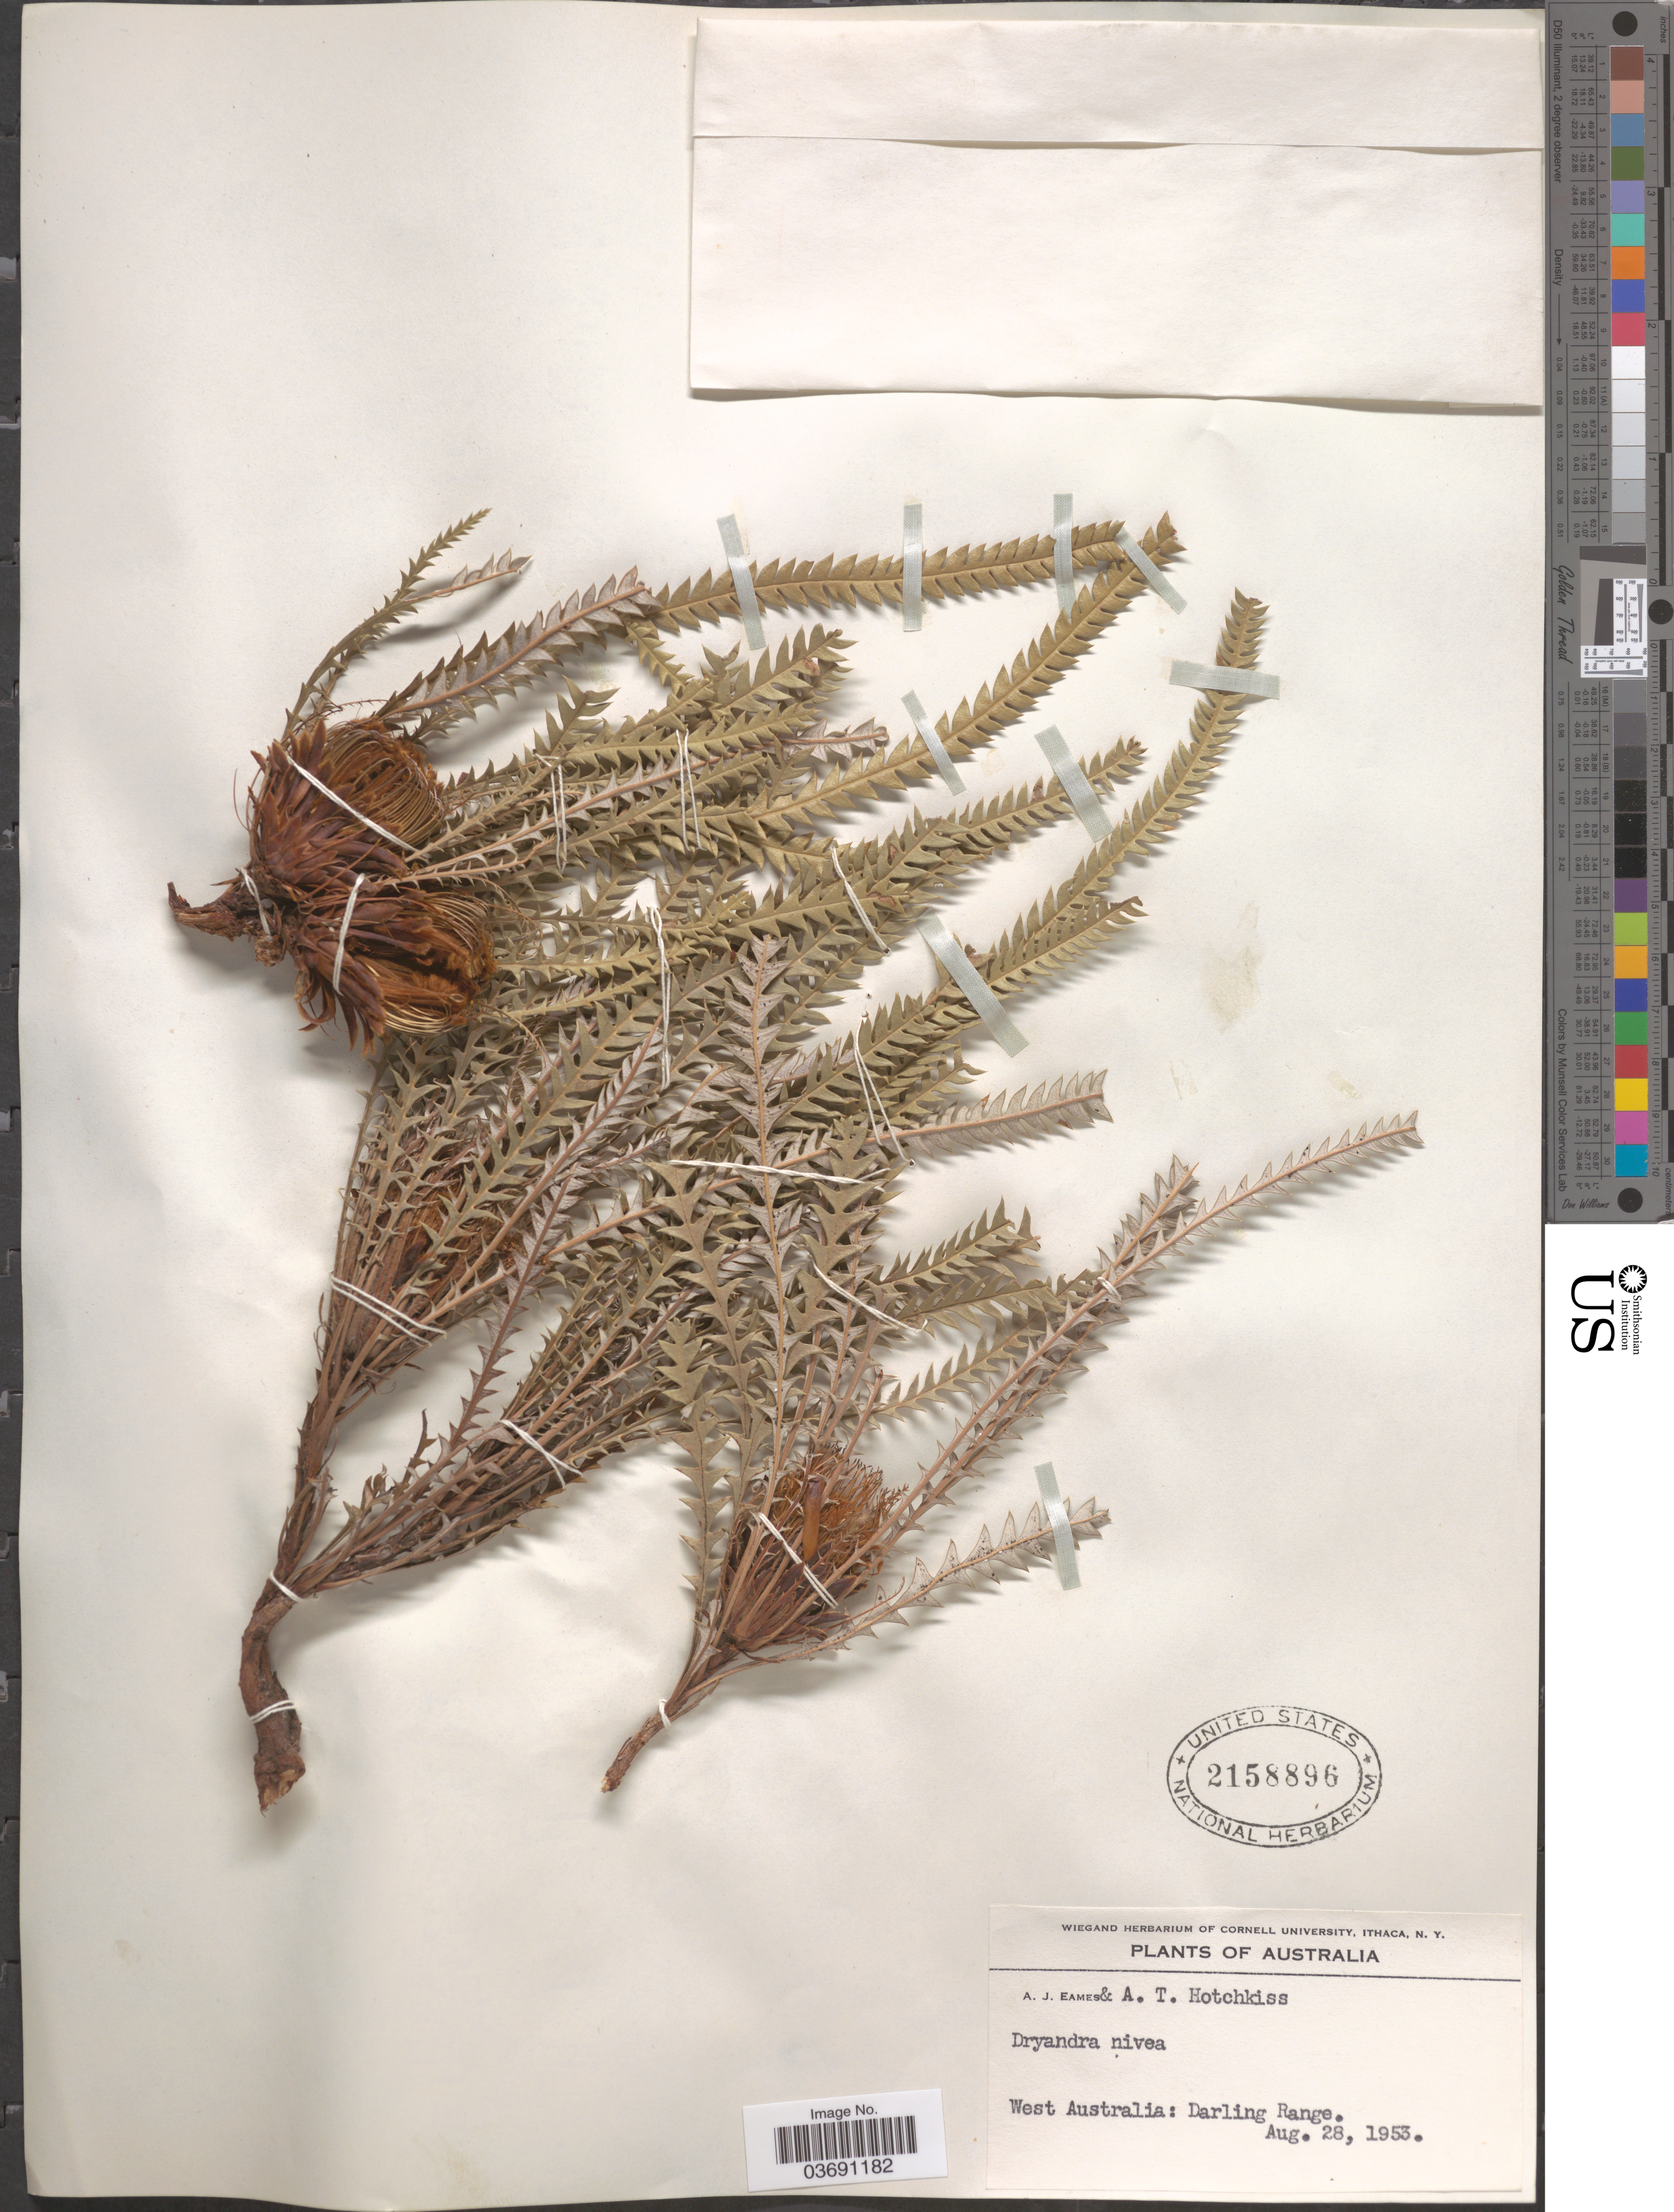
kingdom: Plantae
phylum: Tracheophyta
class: Magnoliopsida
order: Proteales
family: Proteaceae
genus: Dryandra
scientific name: Dryandra nivea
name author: (Labill.) R. Br.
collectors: A. J. Eames & A. Hotchkiss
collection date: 1953-08-28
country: Australia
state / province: Western Australia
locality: West Australia: Darling Range.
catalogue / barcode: US 2158896